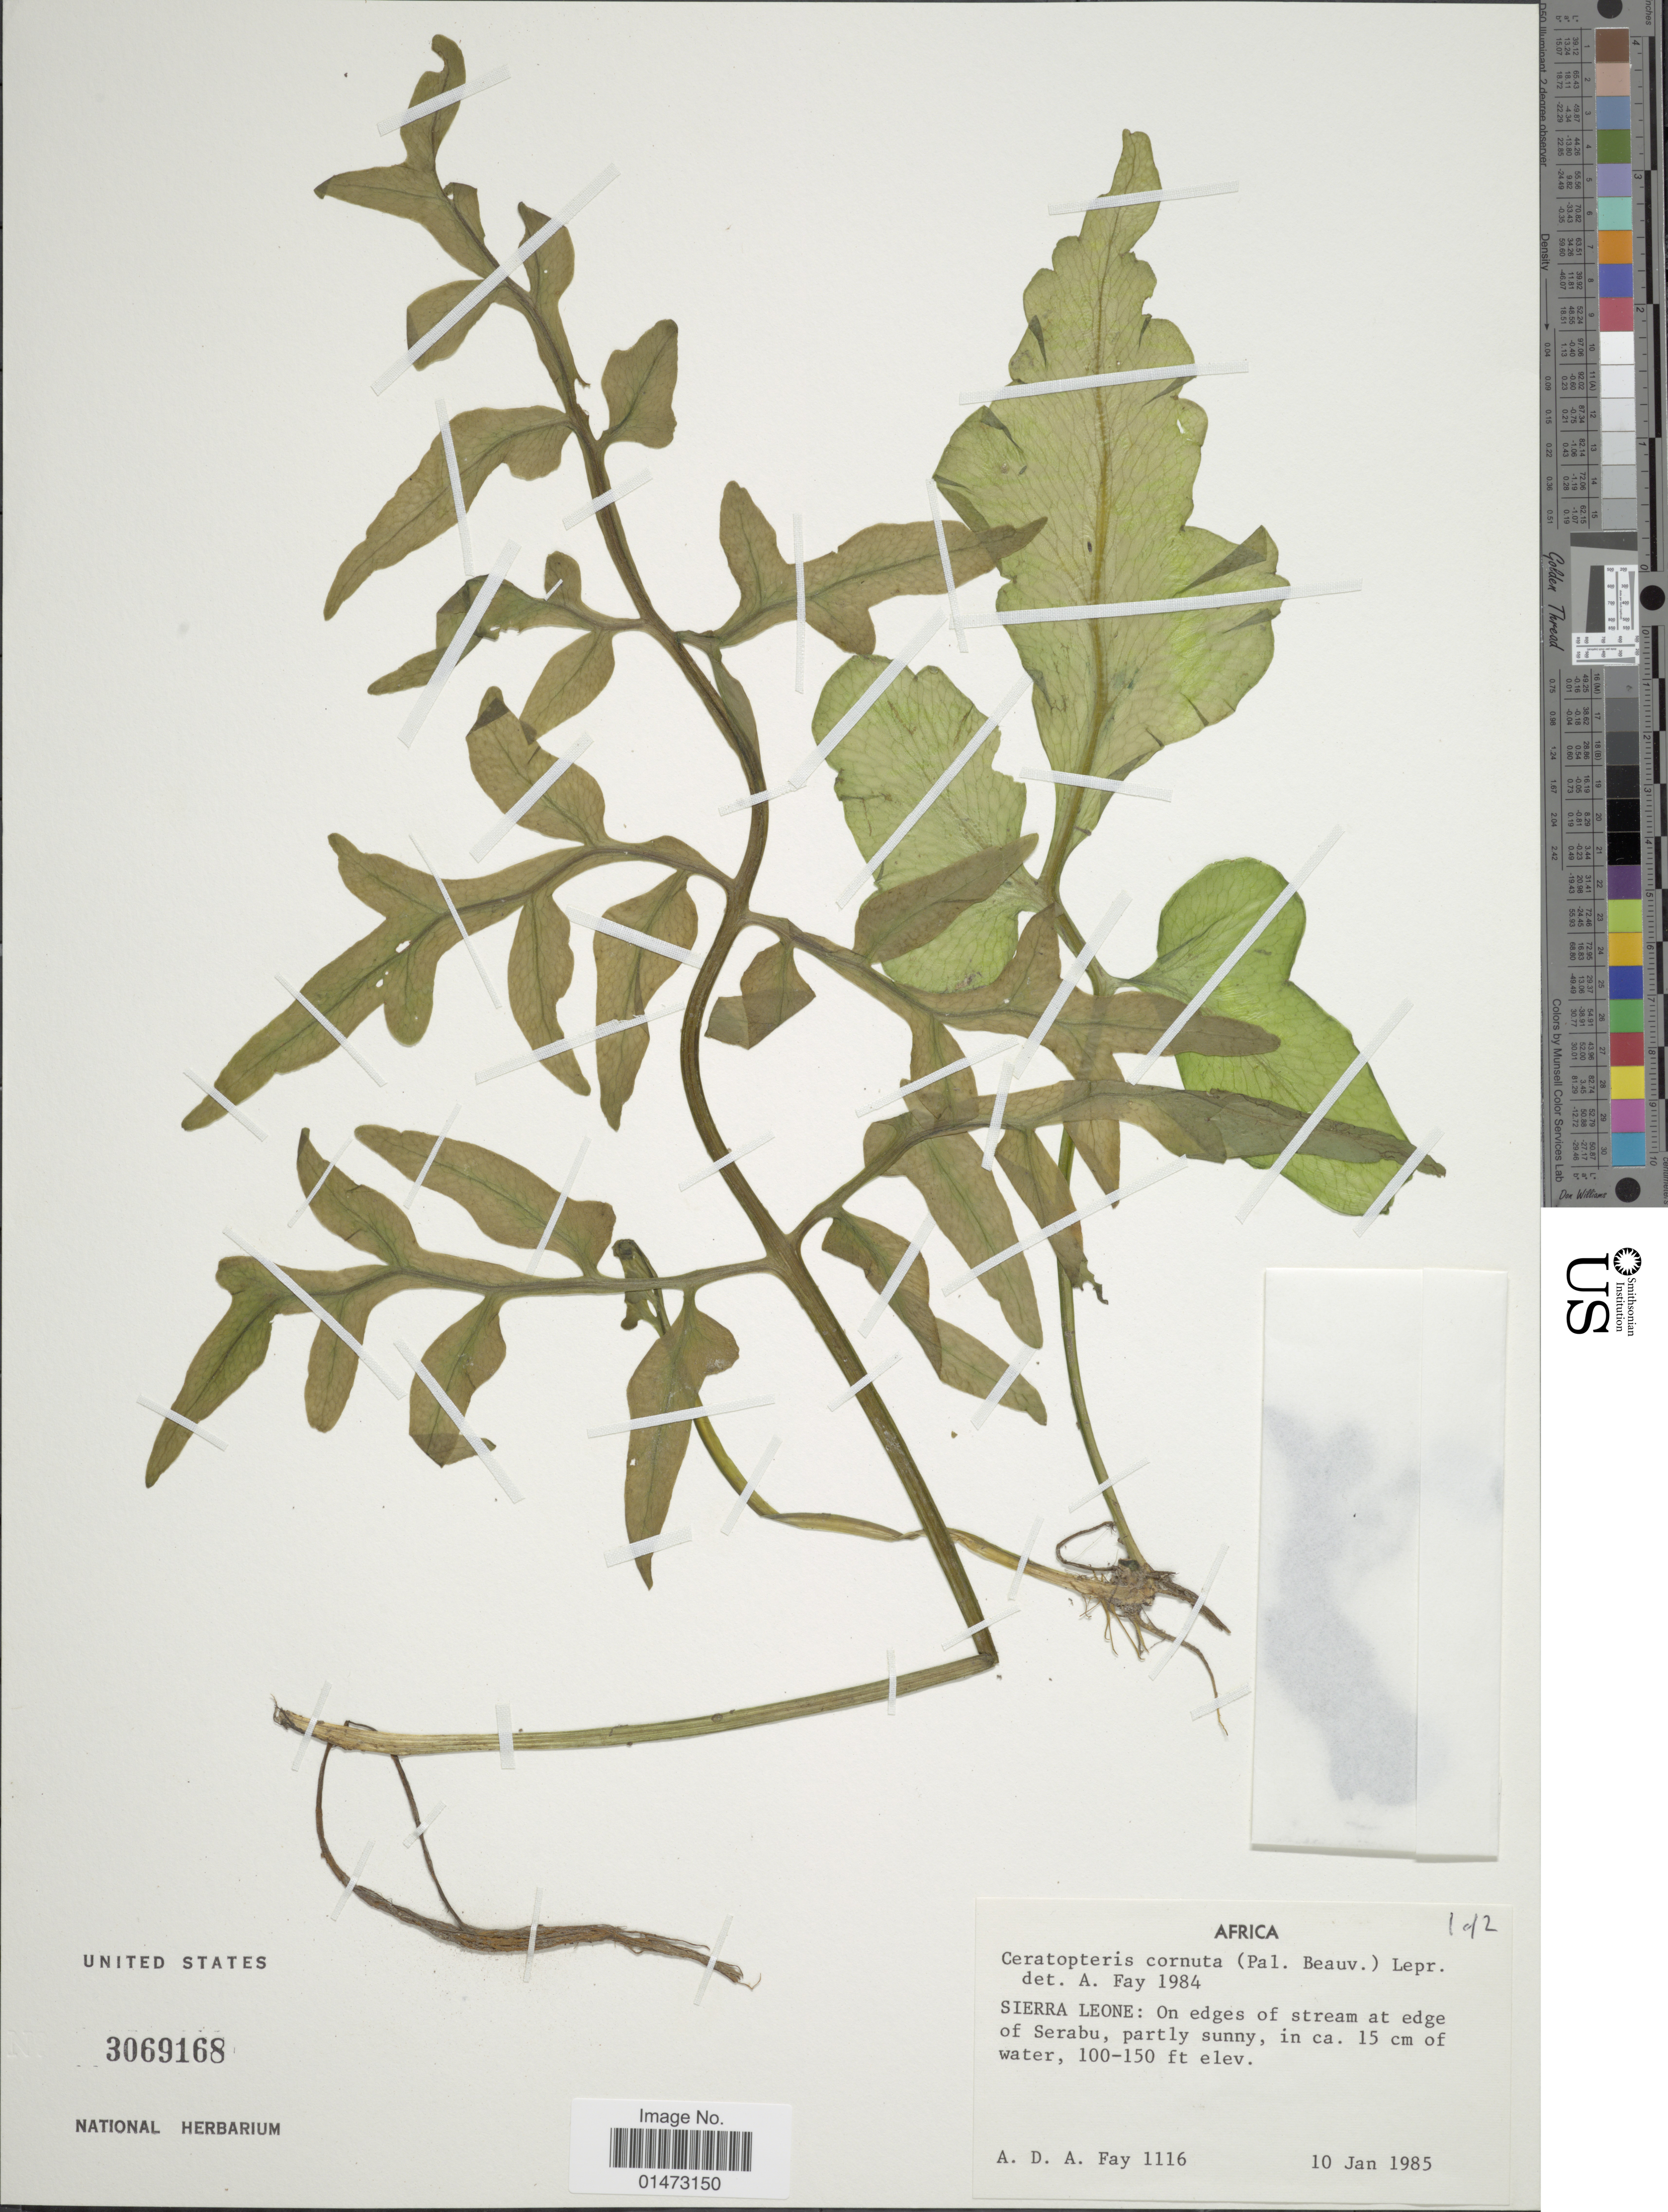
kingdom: Plantae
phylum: Tracheophyta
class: Polypodiopsida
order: Polypodiales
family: Pteridaceae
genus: Ceratopteris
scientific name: Ceratopteris cornuta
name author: (P. Beauv.) Le Prieur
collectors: A. Fay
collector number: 1116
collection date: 1985-01-10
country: Sierra Leone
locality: Africa. Sierra Leone: On edges of stream at edge of Serabu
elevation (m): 30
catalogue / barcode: US 3069168